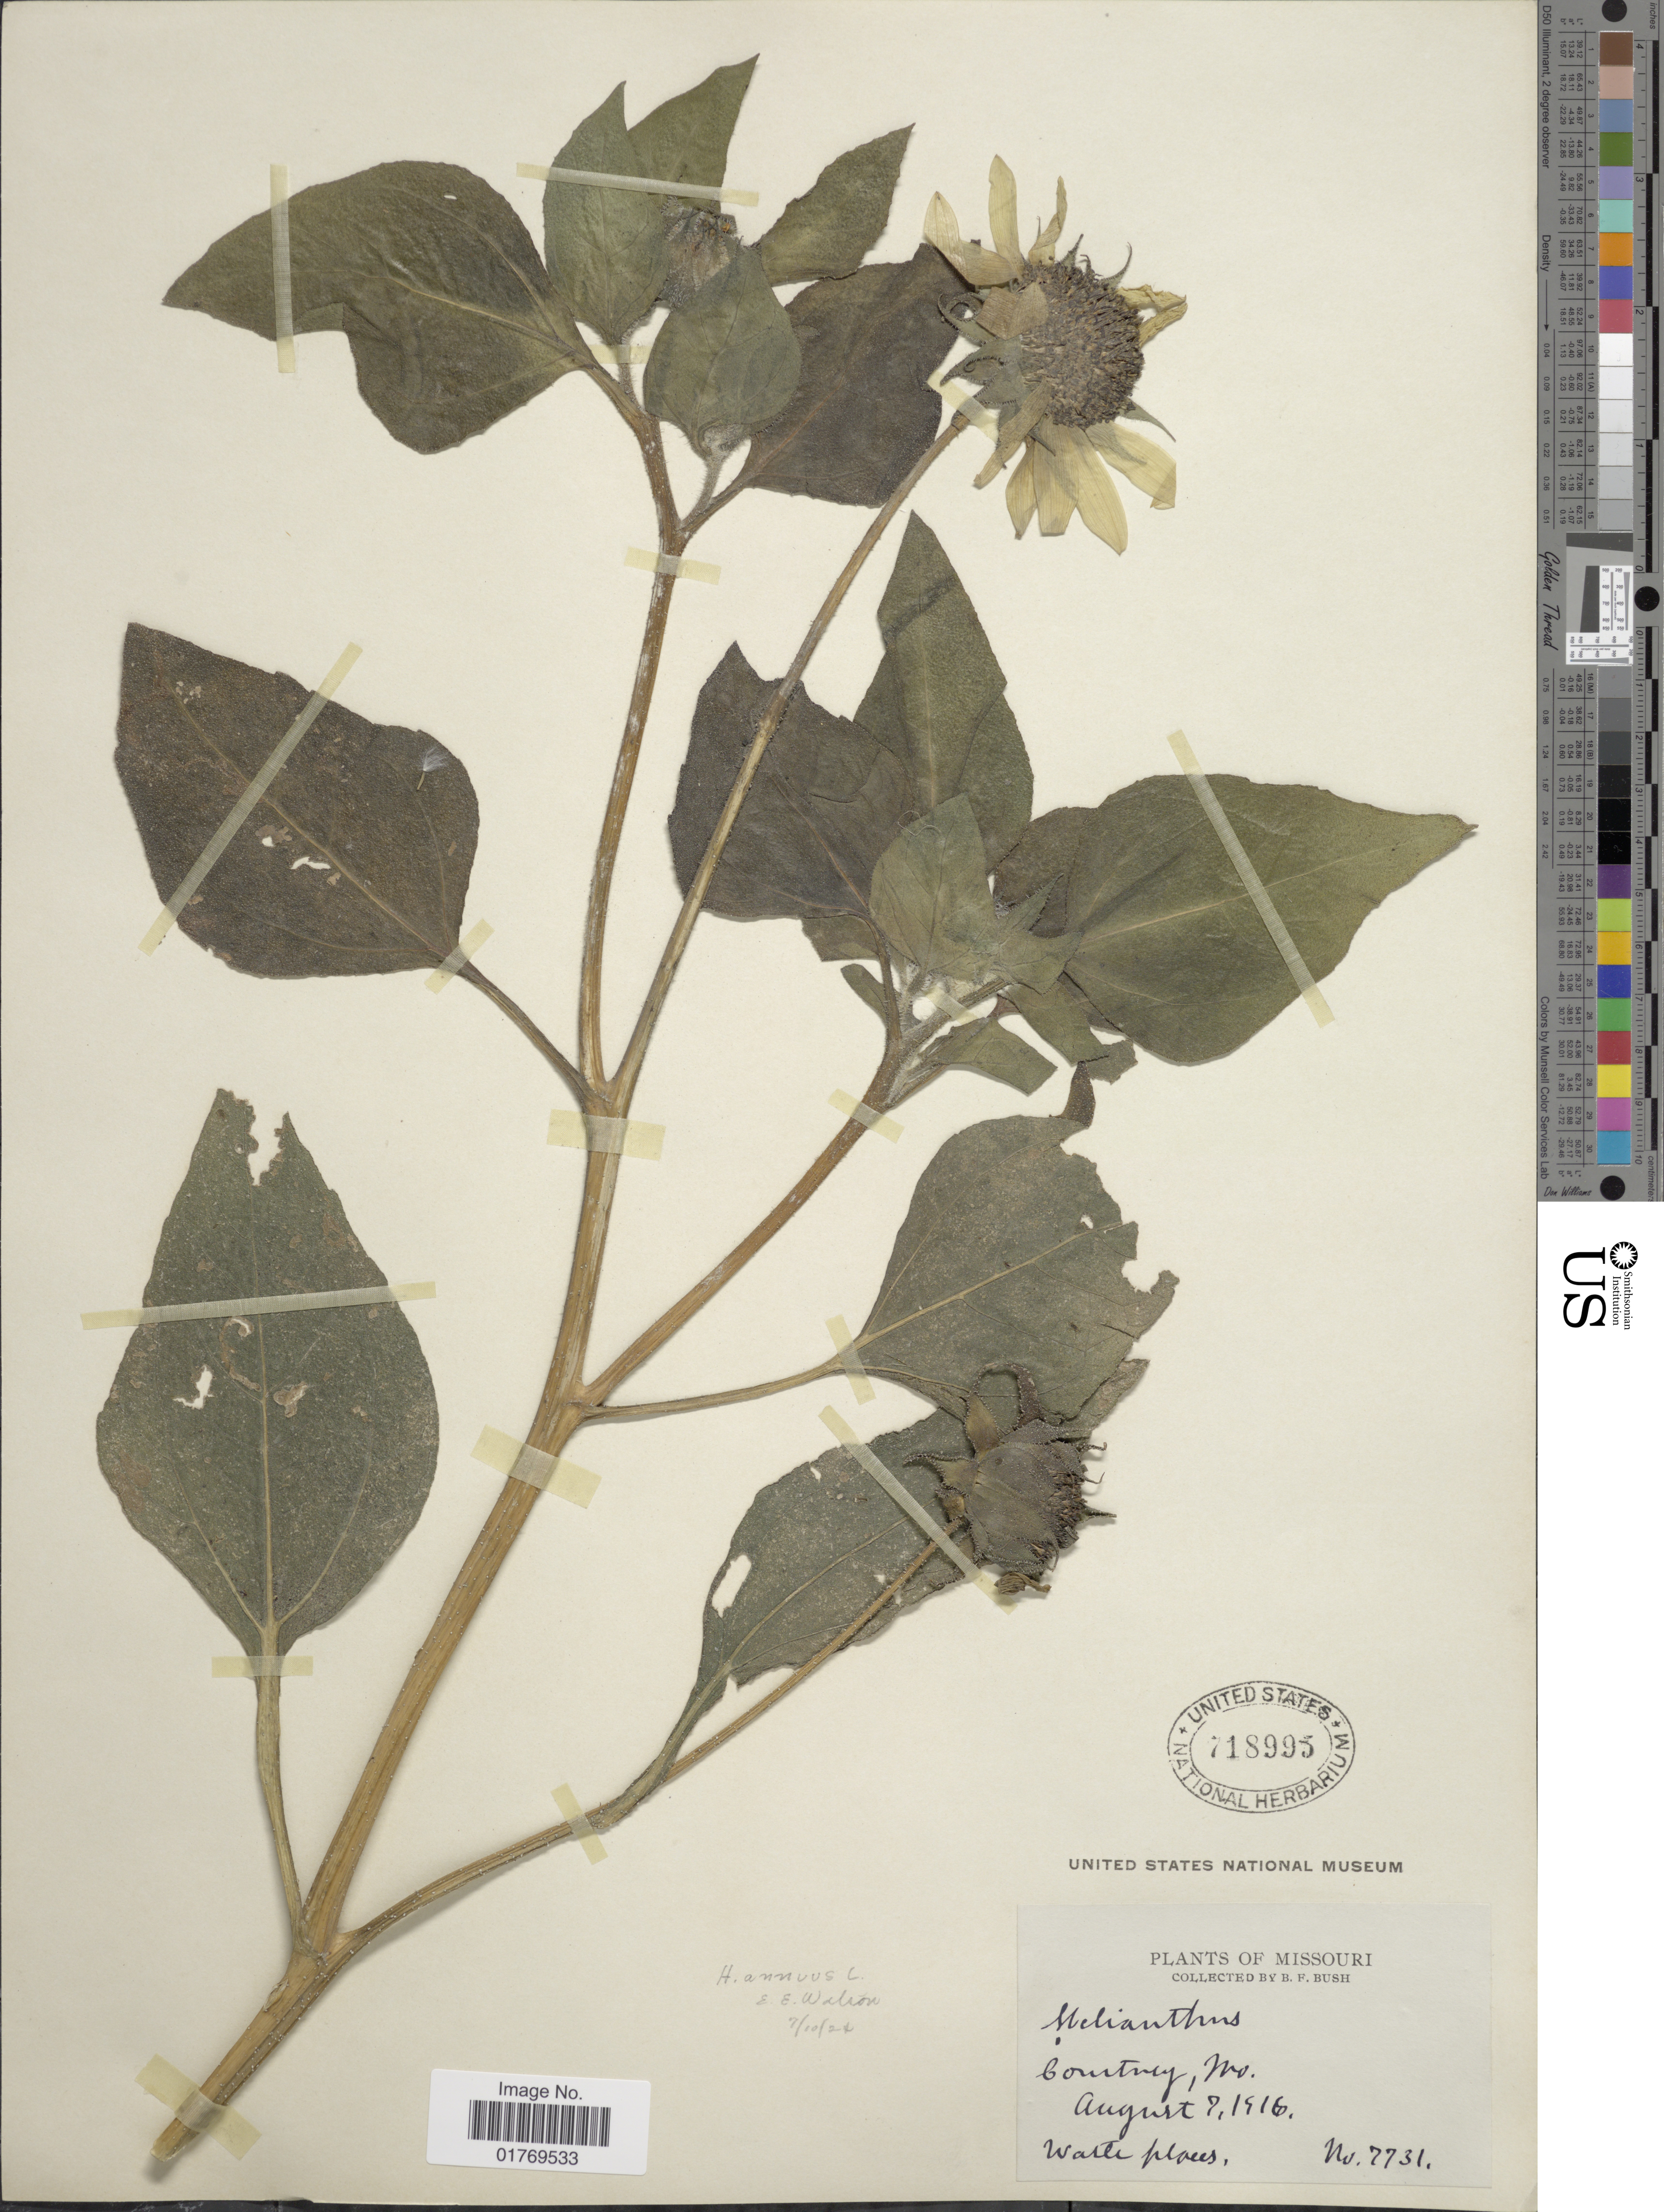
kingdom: Plantae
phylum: Tracheophyta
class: Magnoliopsida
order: Asterales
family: Asteraceae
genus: Helianthus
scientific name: Helianthus annuus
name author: L.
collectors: B. F. Bush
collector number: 7731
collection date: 1916-08-07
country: United States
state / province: Missouri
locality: Courtney, Mo.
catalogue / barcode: US 718995